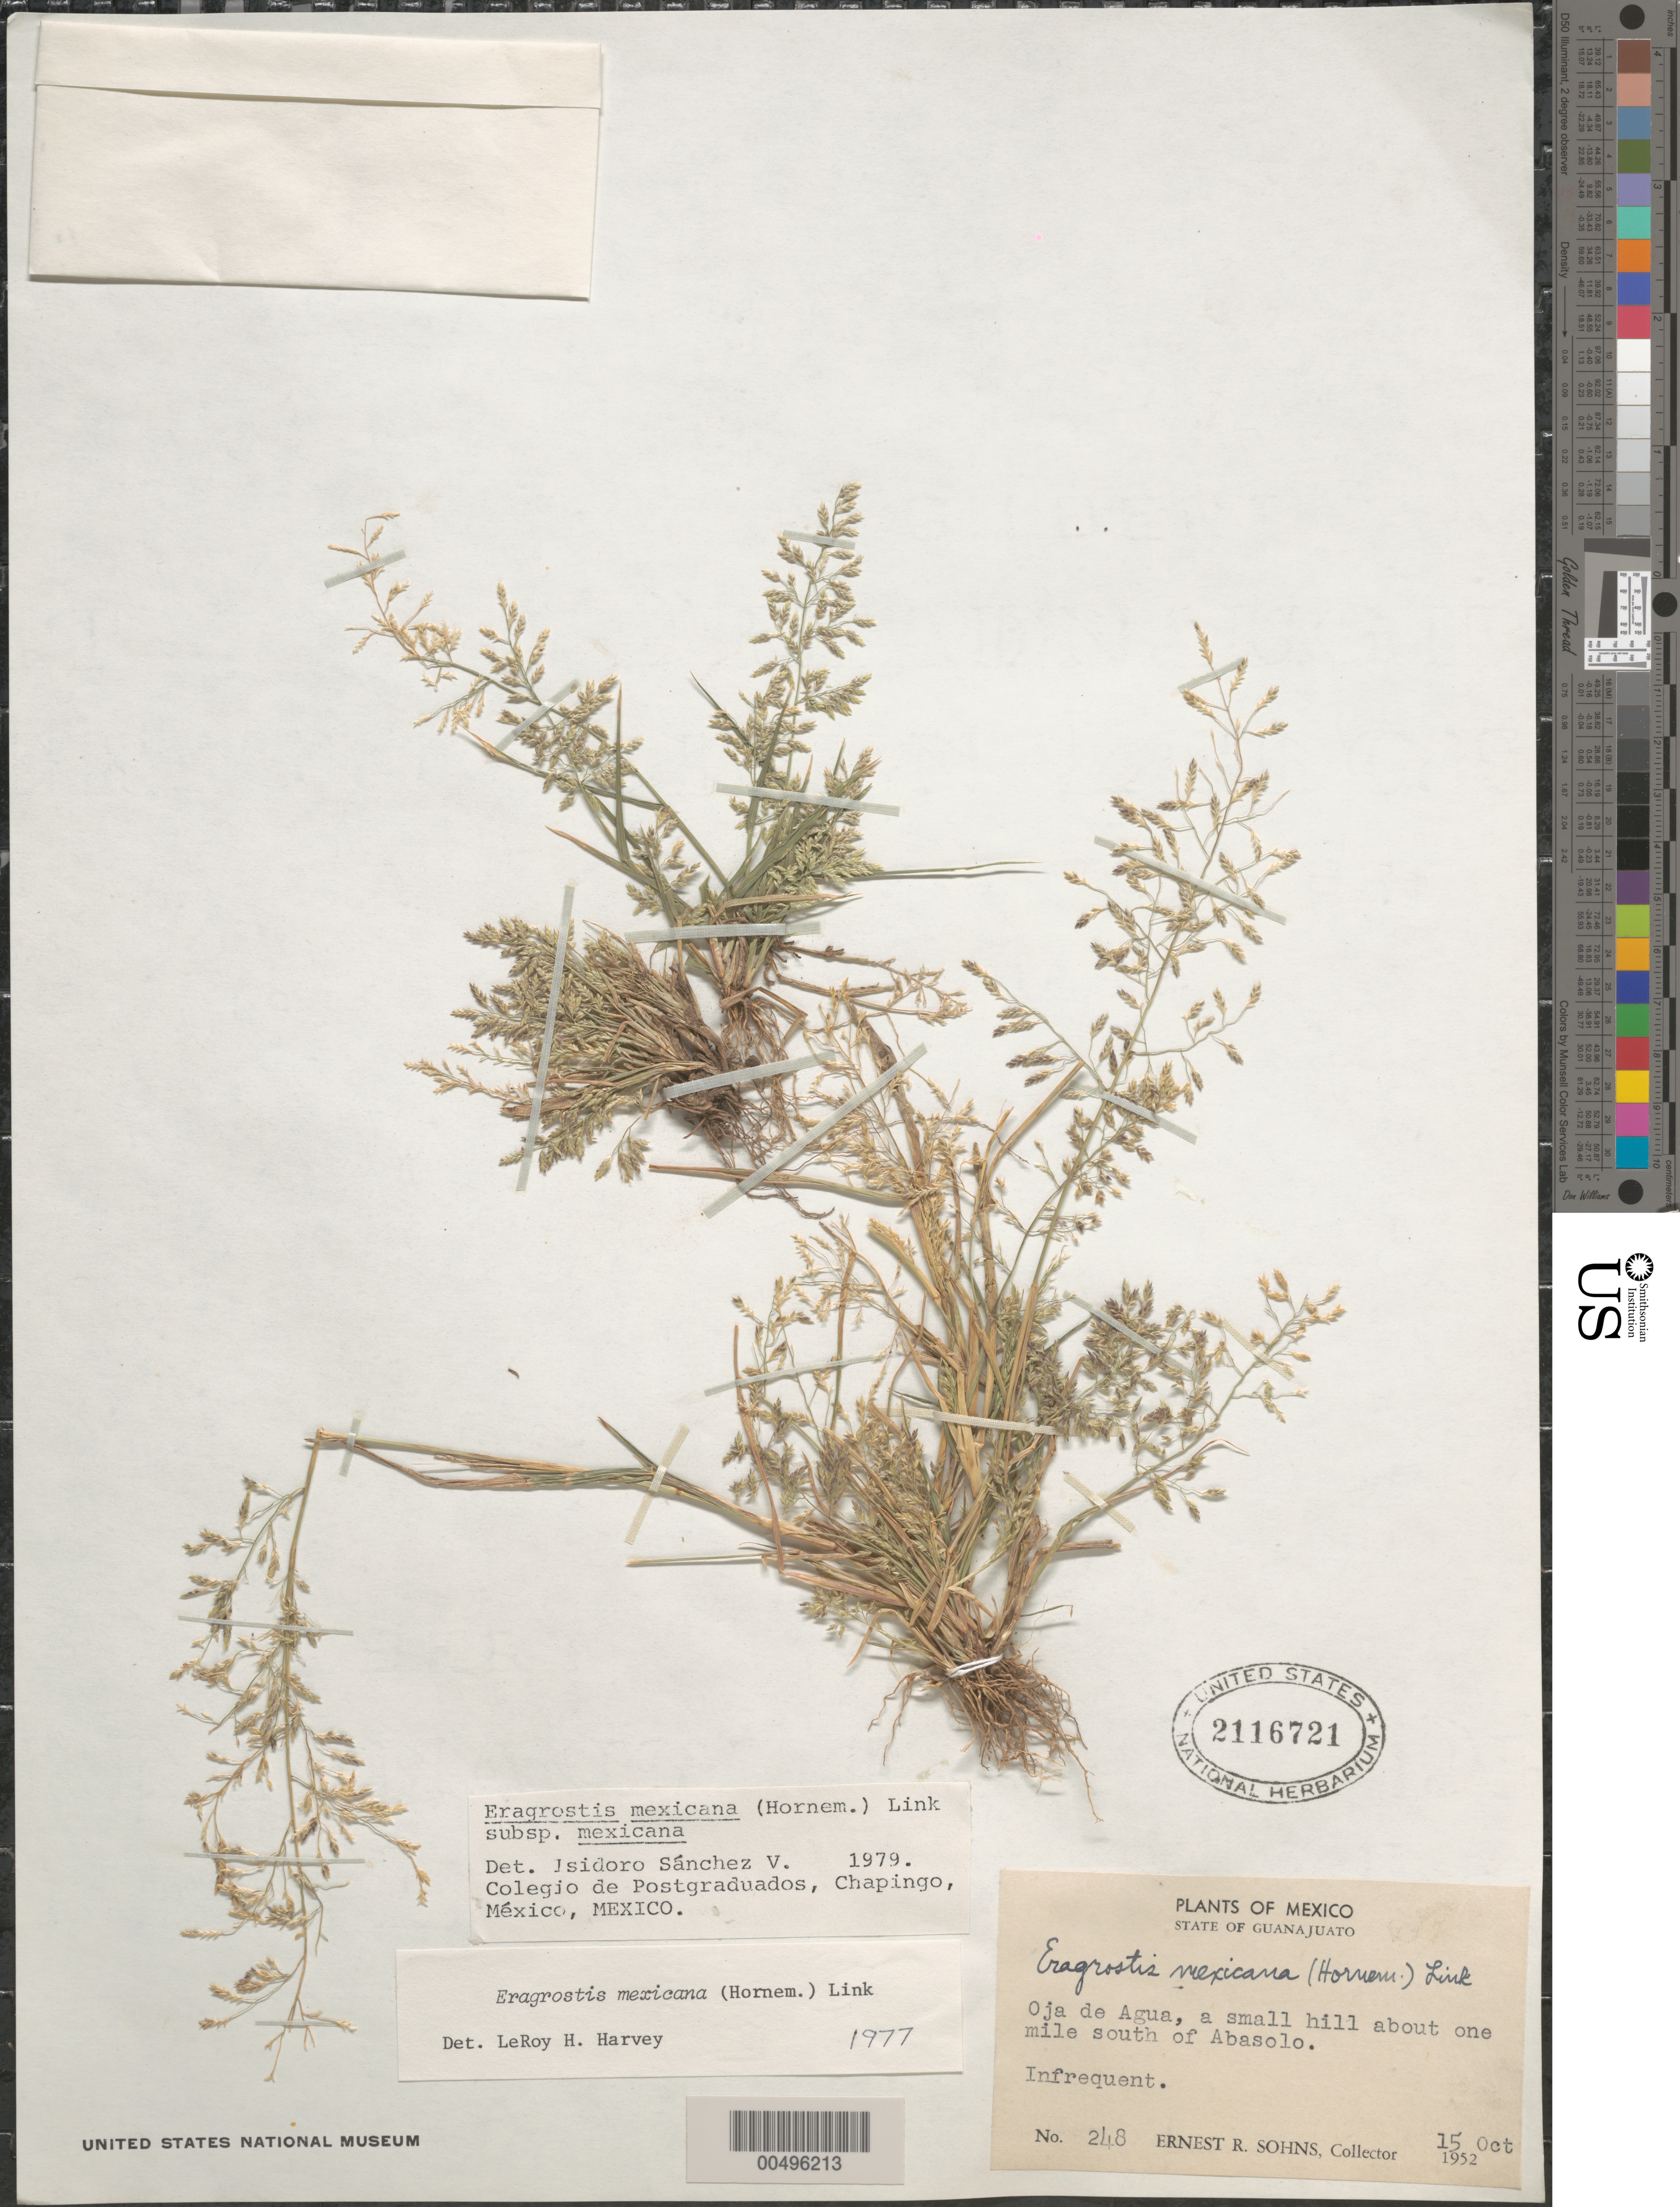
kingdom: Plantae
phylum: Tracheophyta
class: Liliopsida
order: Poales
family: Poaceae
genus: Eragrostis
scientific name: Eragrostis mexicana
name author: (Hornem.) Link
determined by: Sánchez Vega, I. M.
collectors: E. R. Sohns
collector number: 248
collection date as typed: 15 Oct 1952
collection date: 1952-10-15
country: Mexico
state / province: Guanajuato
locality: Oja de Agua, about 1 mi S of Abasolo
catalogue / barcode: US 2116721